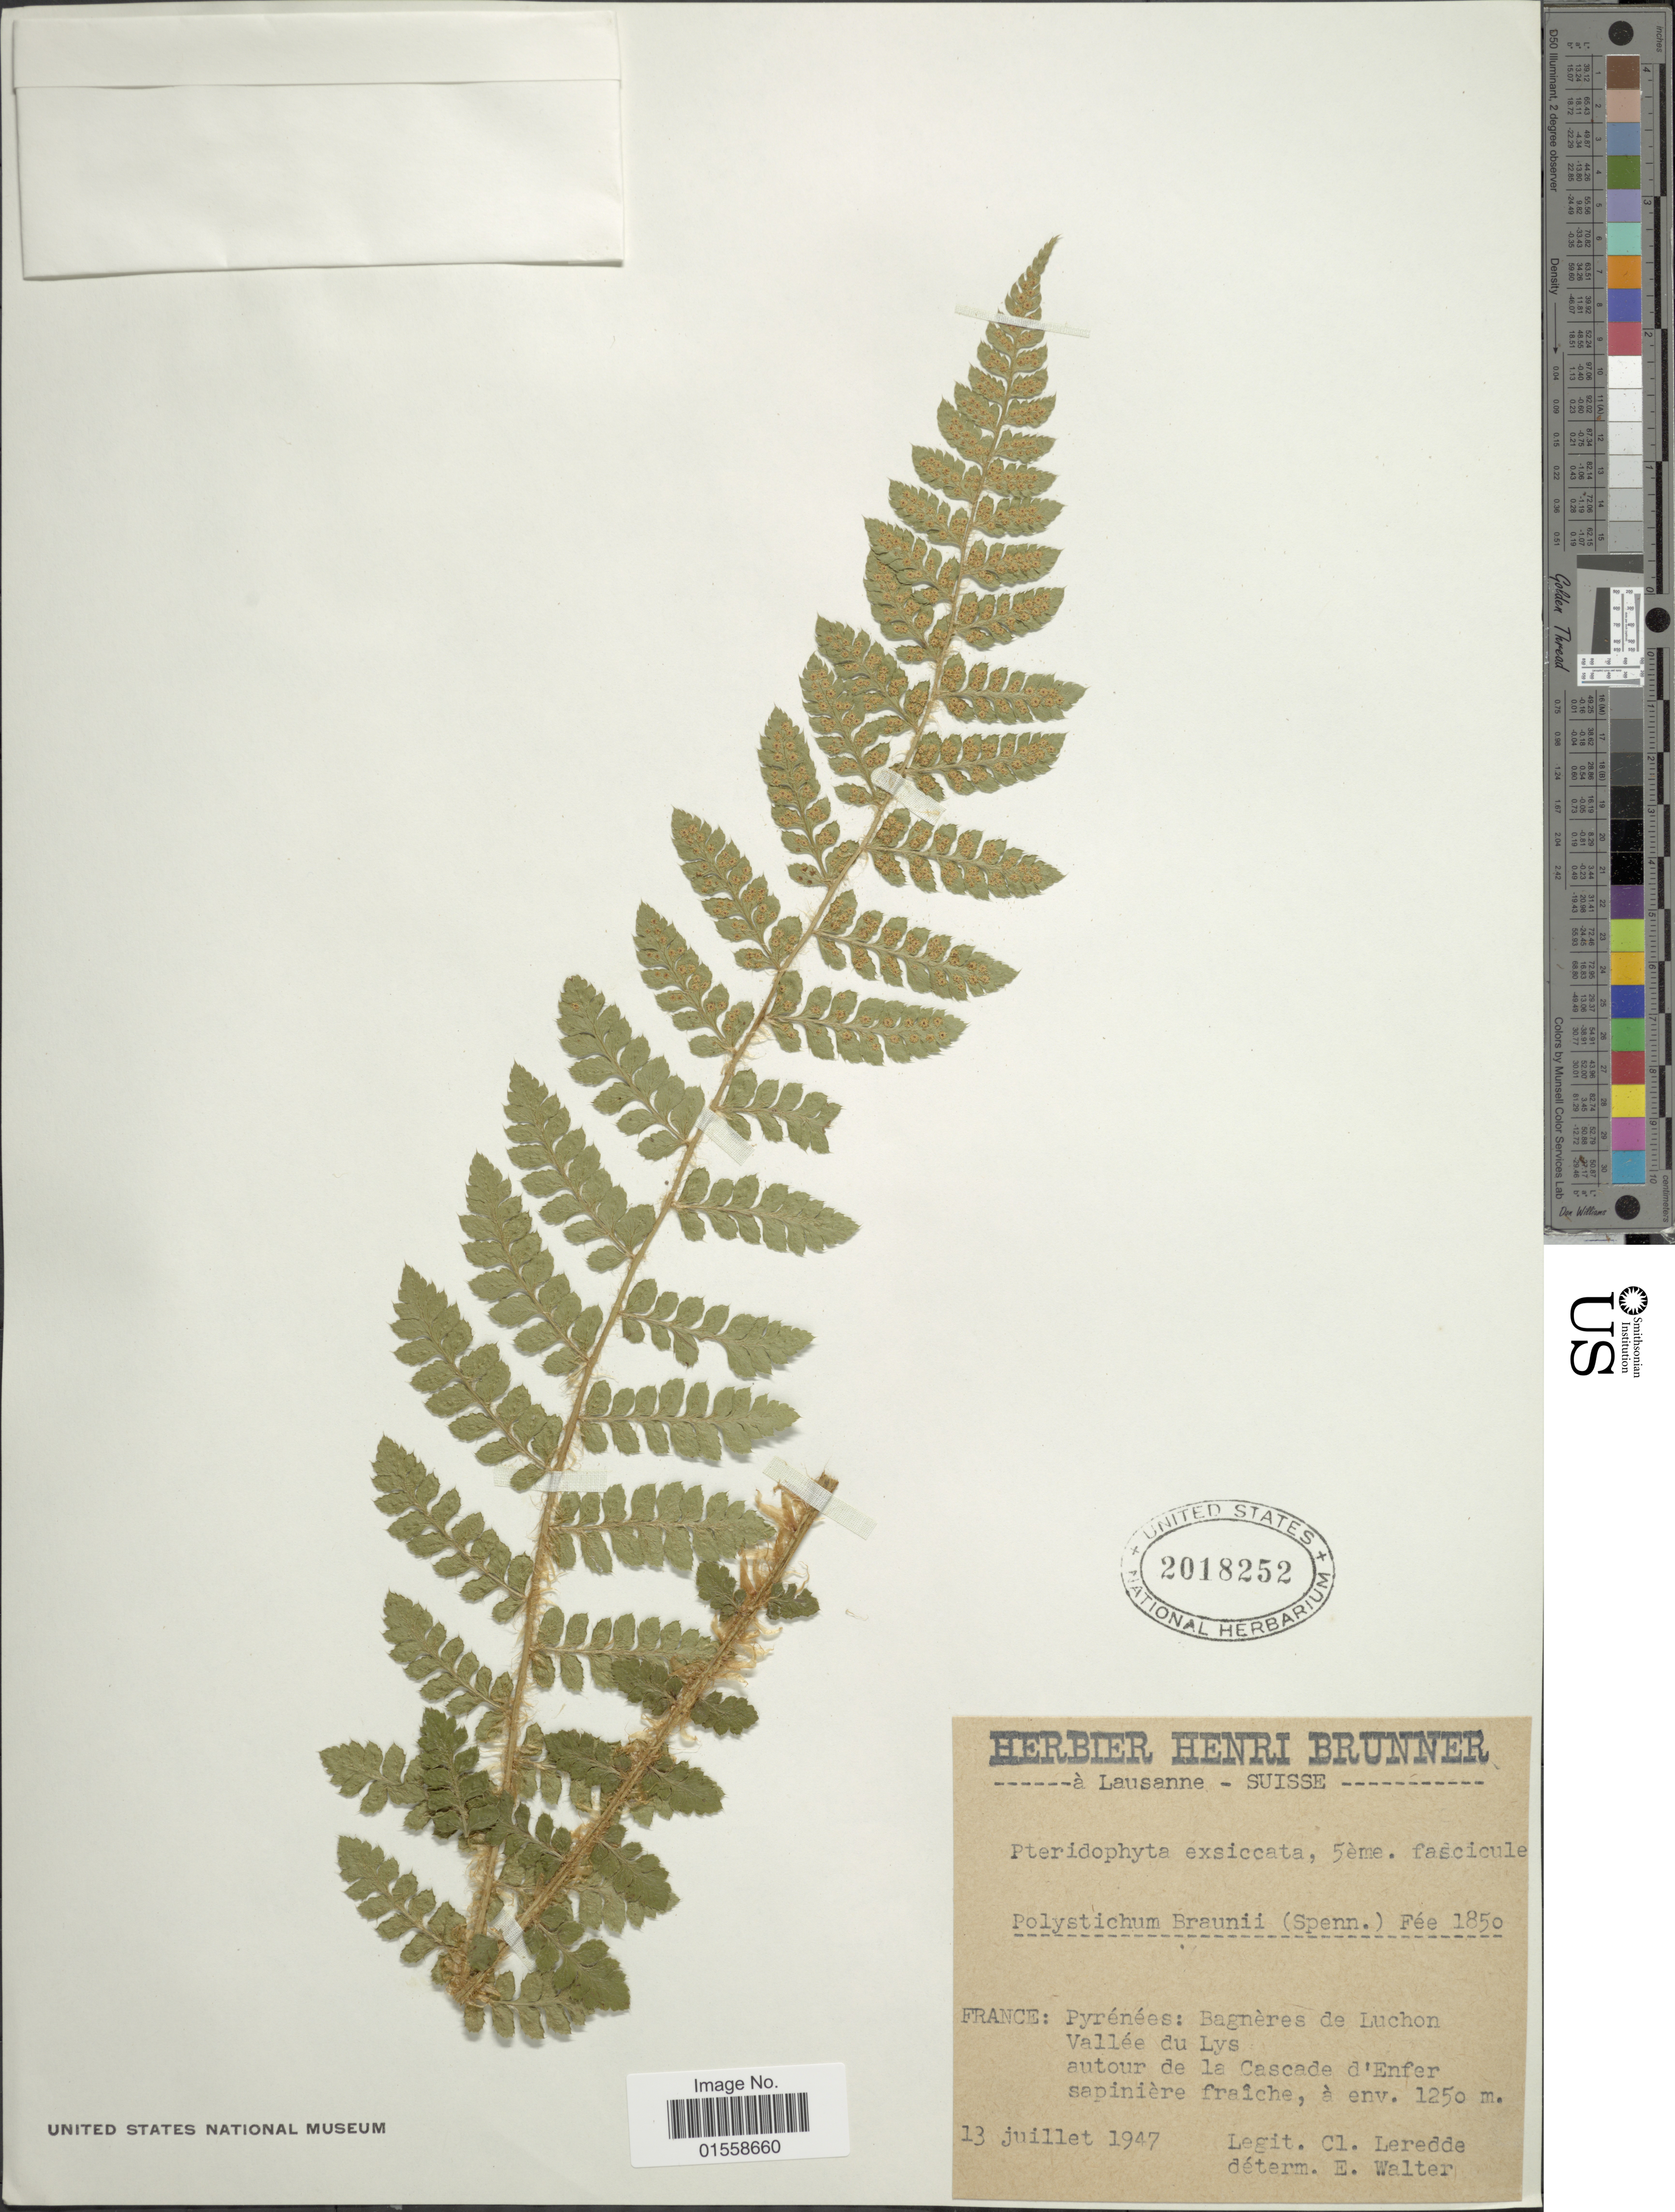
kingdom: Plantae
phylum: Tracheophyta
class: Polypodiopsida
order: Polypodiales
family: Dryopteridaceae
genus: Polystichum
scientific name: Polystichum braunii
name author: (Spenn.) Fée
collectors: C. Leredde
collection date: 1947-07-13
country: France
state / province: Nouvelle-Aquitaine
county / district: Pyrénées-Atlantiques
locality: France: Pyrenees: Bagneres de Luchon, Vallee du Lys, autour de la Cascade d'Enfer sapiniere fraiche.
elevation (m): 1250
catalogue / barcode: US 2018252